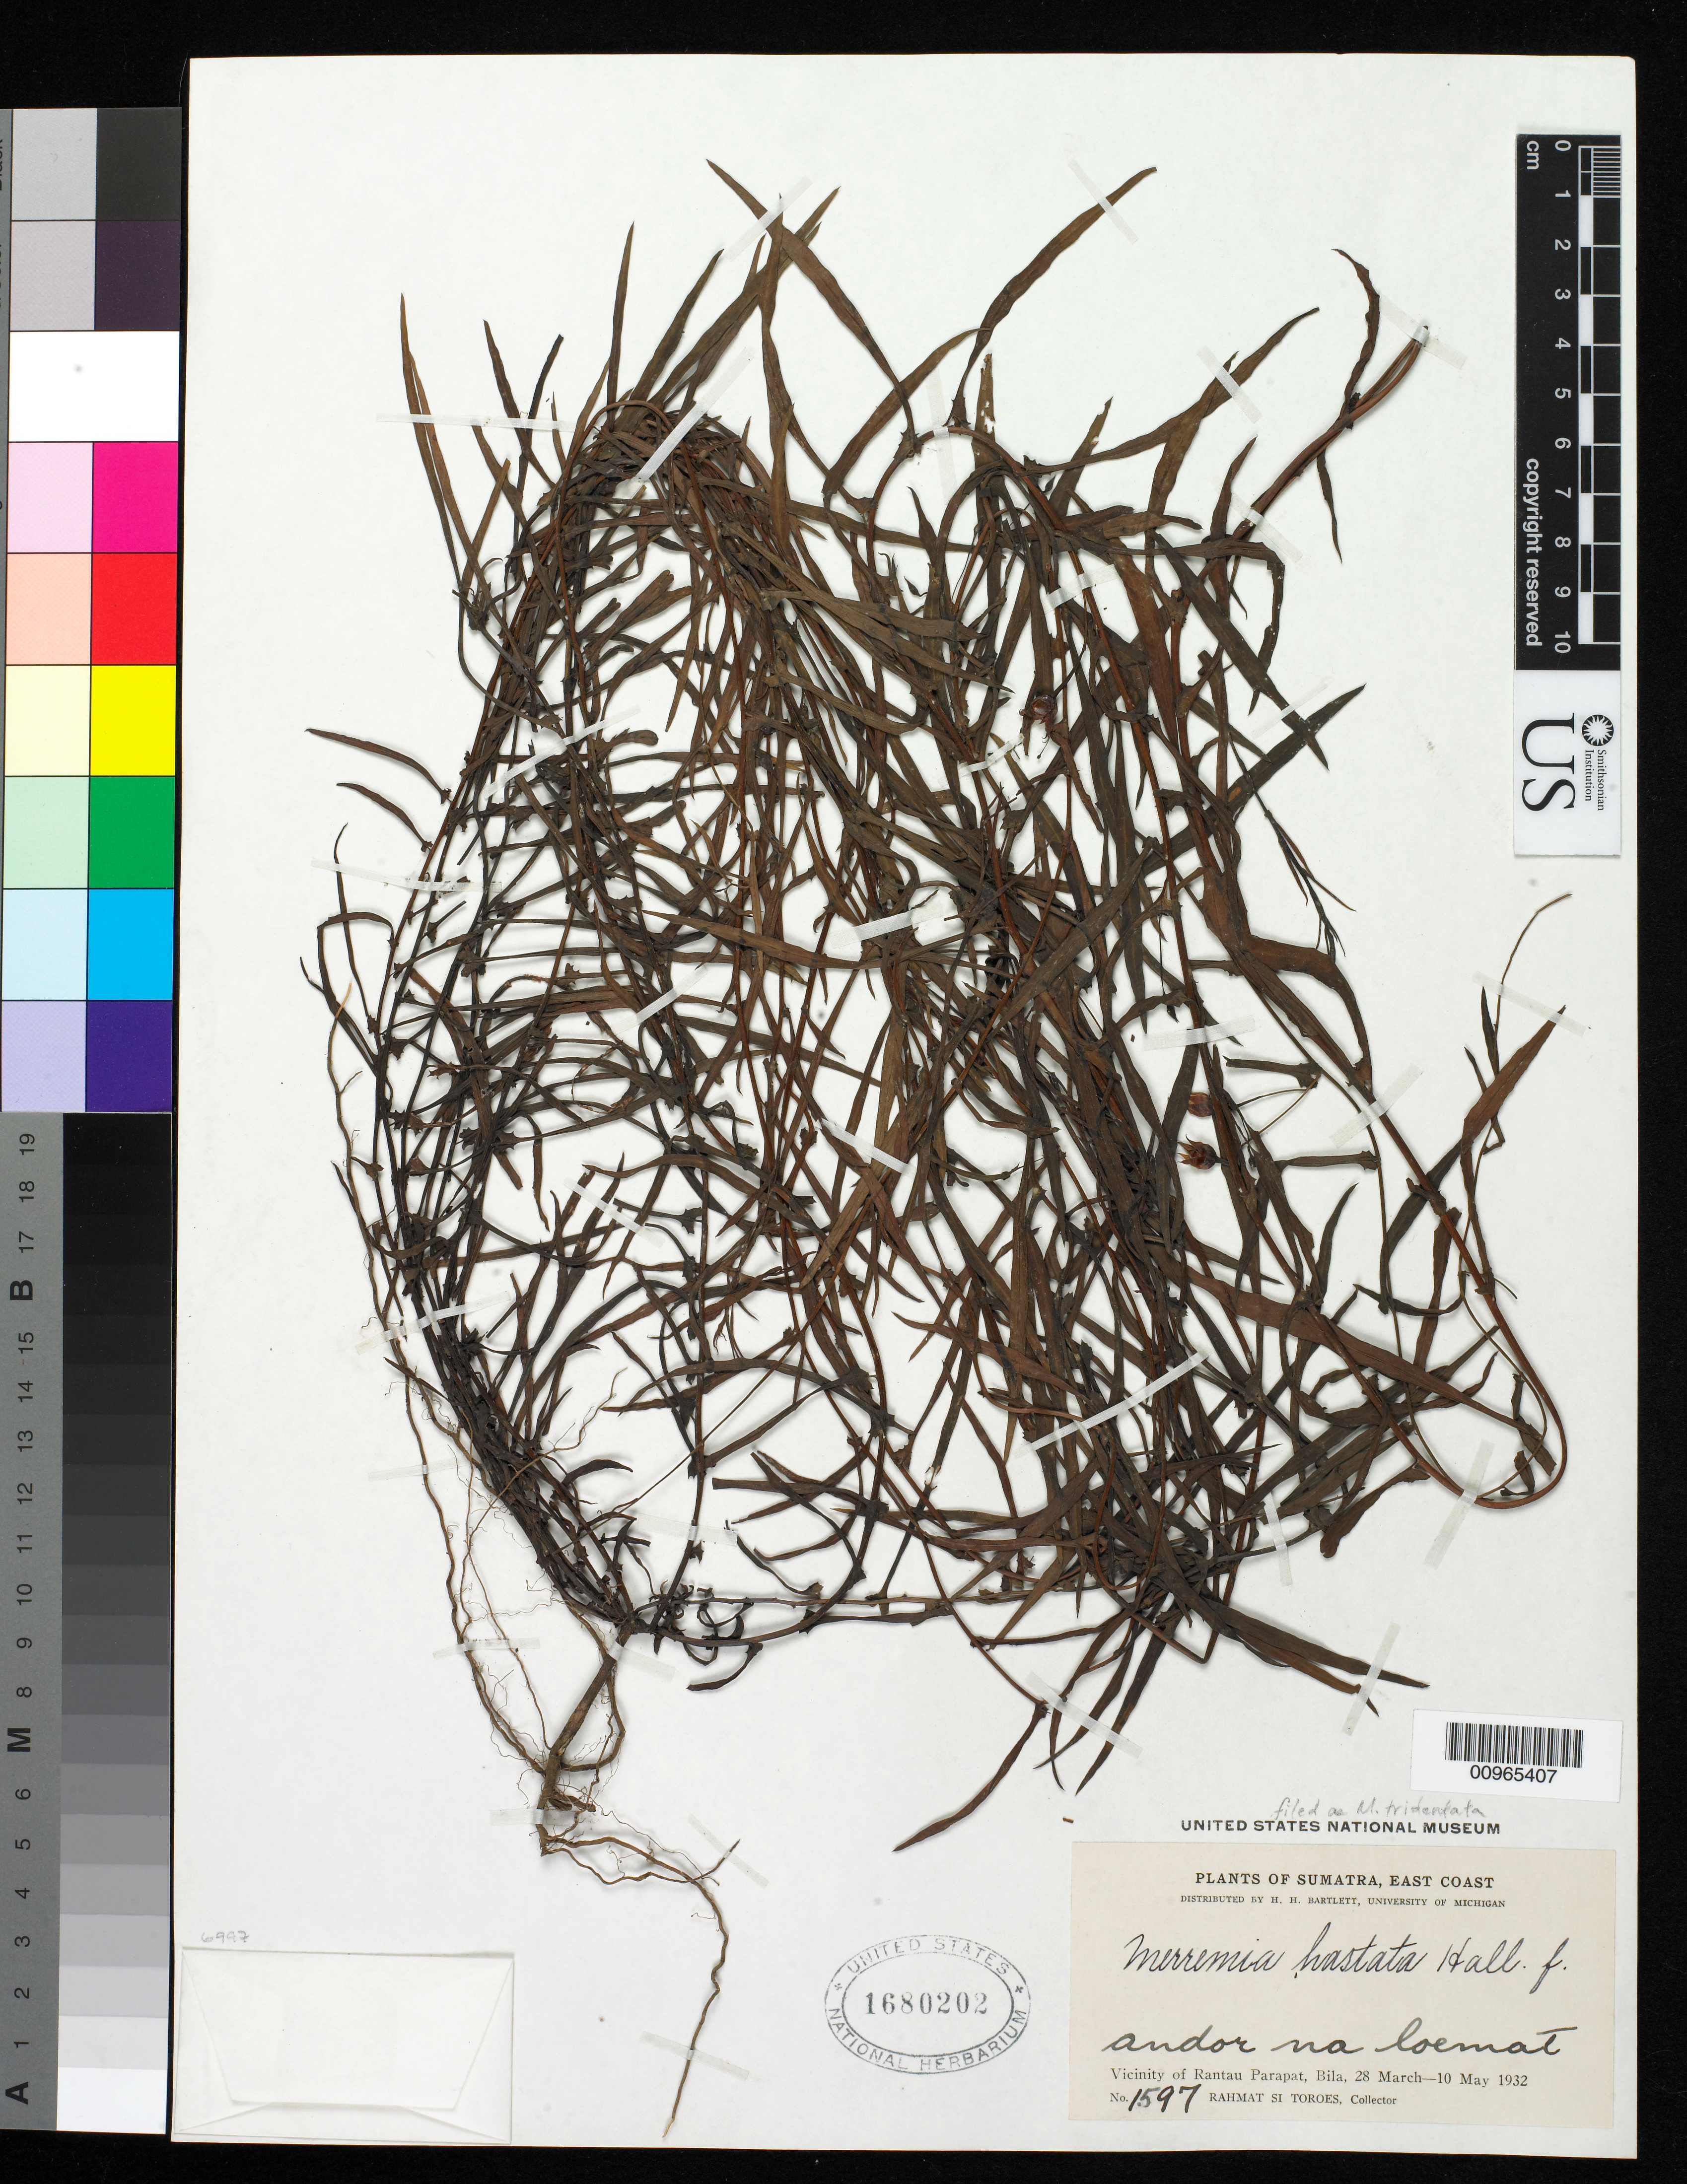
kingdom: Plantae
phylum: Tracheophyta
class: Magnoliopsida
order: Solanales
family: Convolvulaceae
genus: Xenostegia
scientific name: Xenostegia tridentata subsp. hastata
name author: (Ooststr.) Parmar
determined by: Wagner, W. L., (BOT), Smithsonian Institution - National Museum of Natural History (UNITED STATES)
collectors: Rahmat Si Boeea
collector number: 1597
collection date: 1932-03-28/1932-05-10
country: Indonesia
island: Sumatra I.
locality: (East Coast) Vicinity of Rantau Parapat, Bila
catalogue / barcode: US 1680202